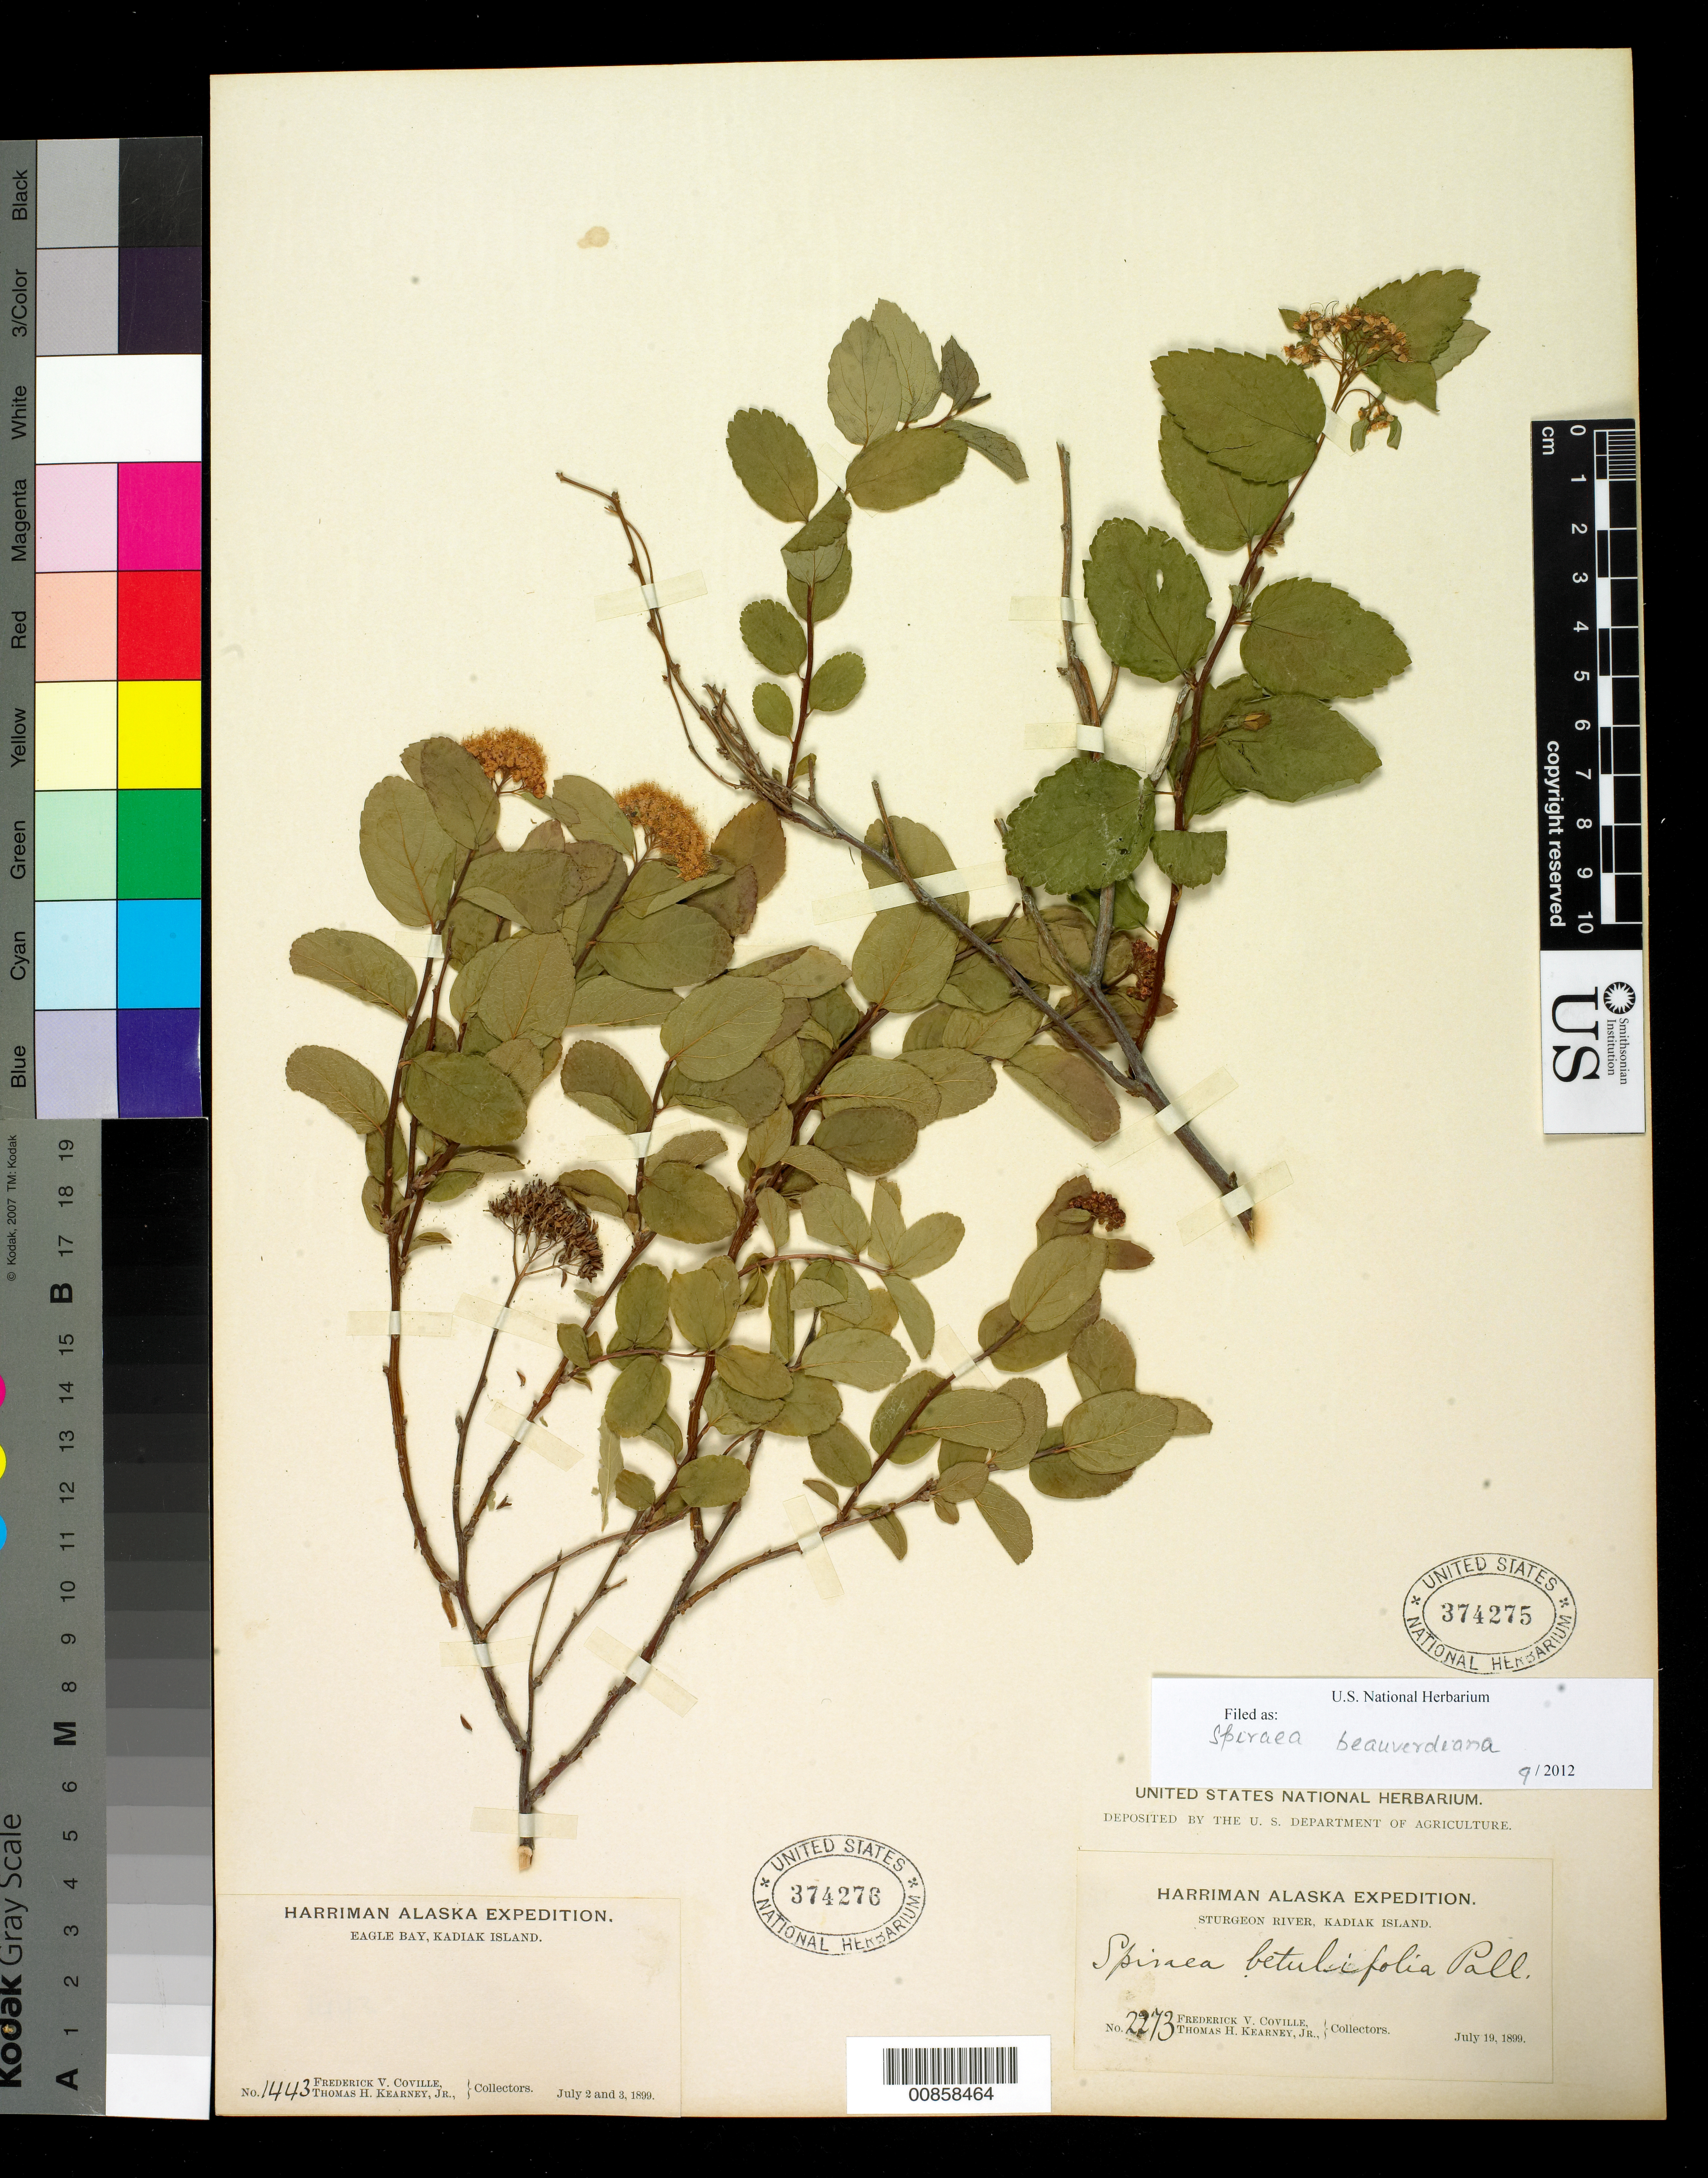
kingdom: Plantae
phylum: Tracheophyta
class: Magnoliopsida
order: Rosales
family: Rosaceae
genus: Spiraea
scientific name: Spiraea beauverdiana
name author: C.K. Schneid.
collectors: F. V. Coville & T. H. Kearney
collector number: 2273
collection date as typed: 19 Jul 1899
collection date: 1899-07-19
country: United States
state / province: Alaska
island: Kodiak [Kadiak]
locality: Sturgeon River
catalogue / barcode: US 374275